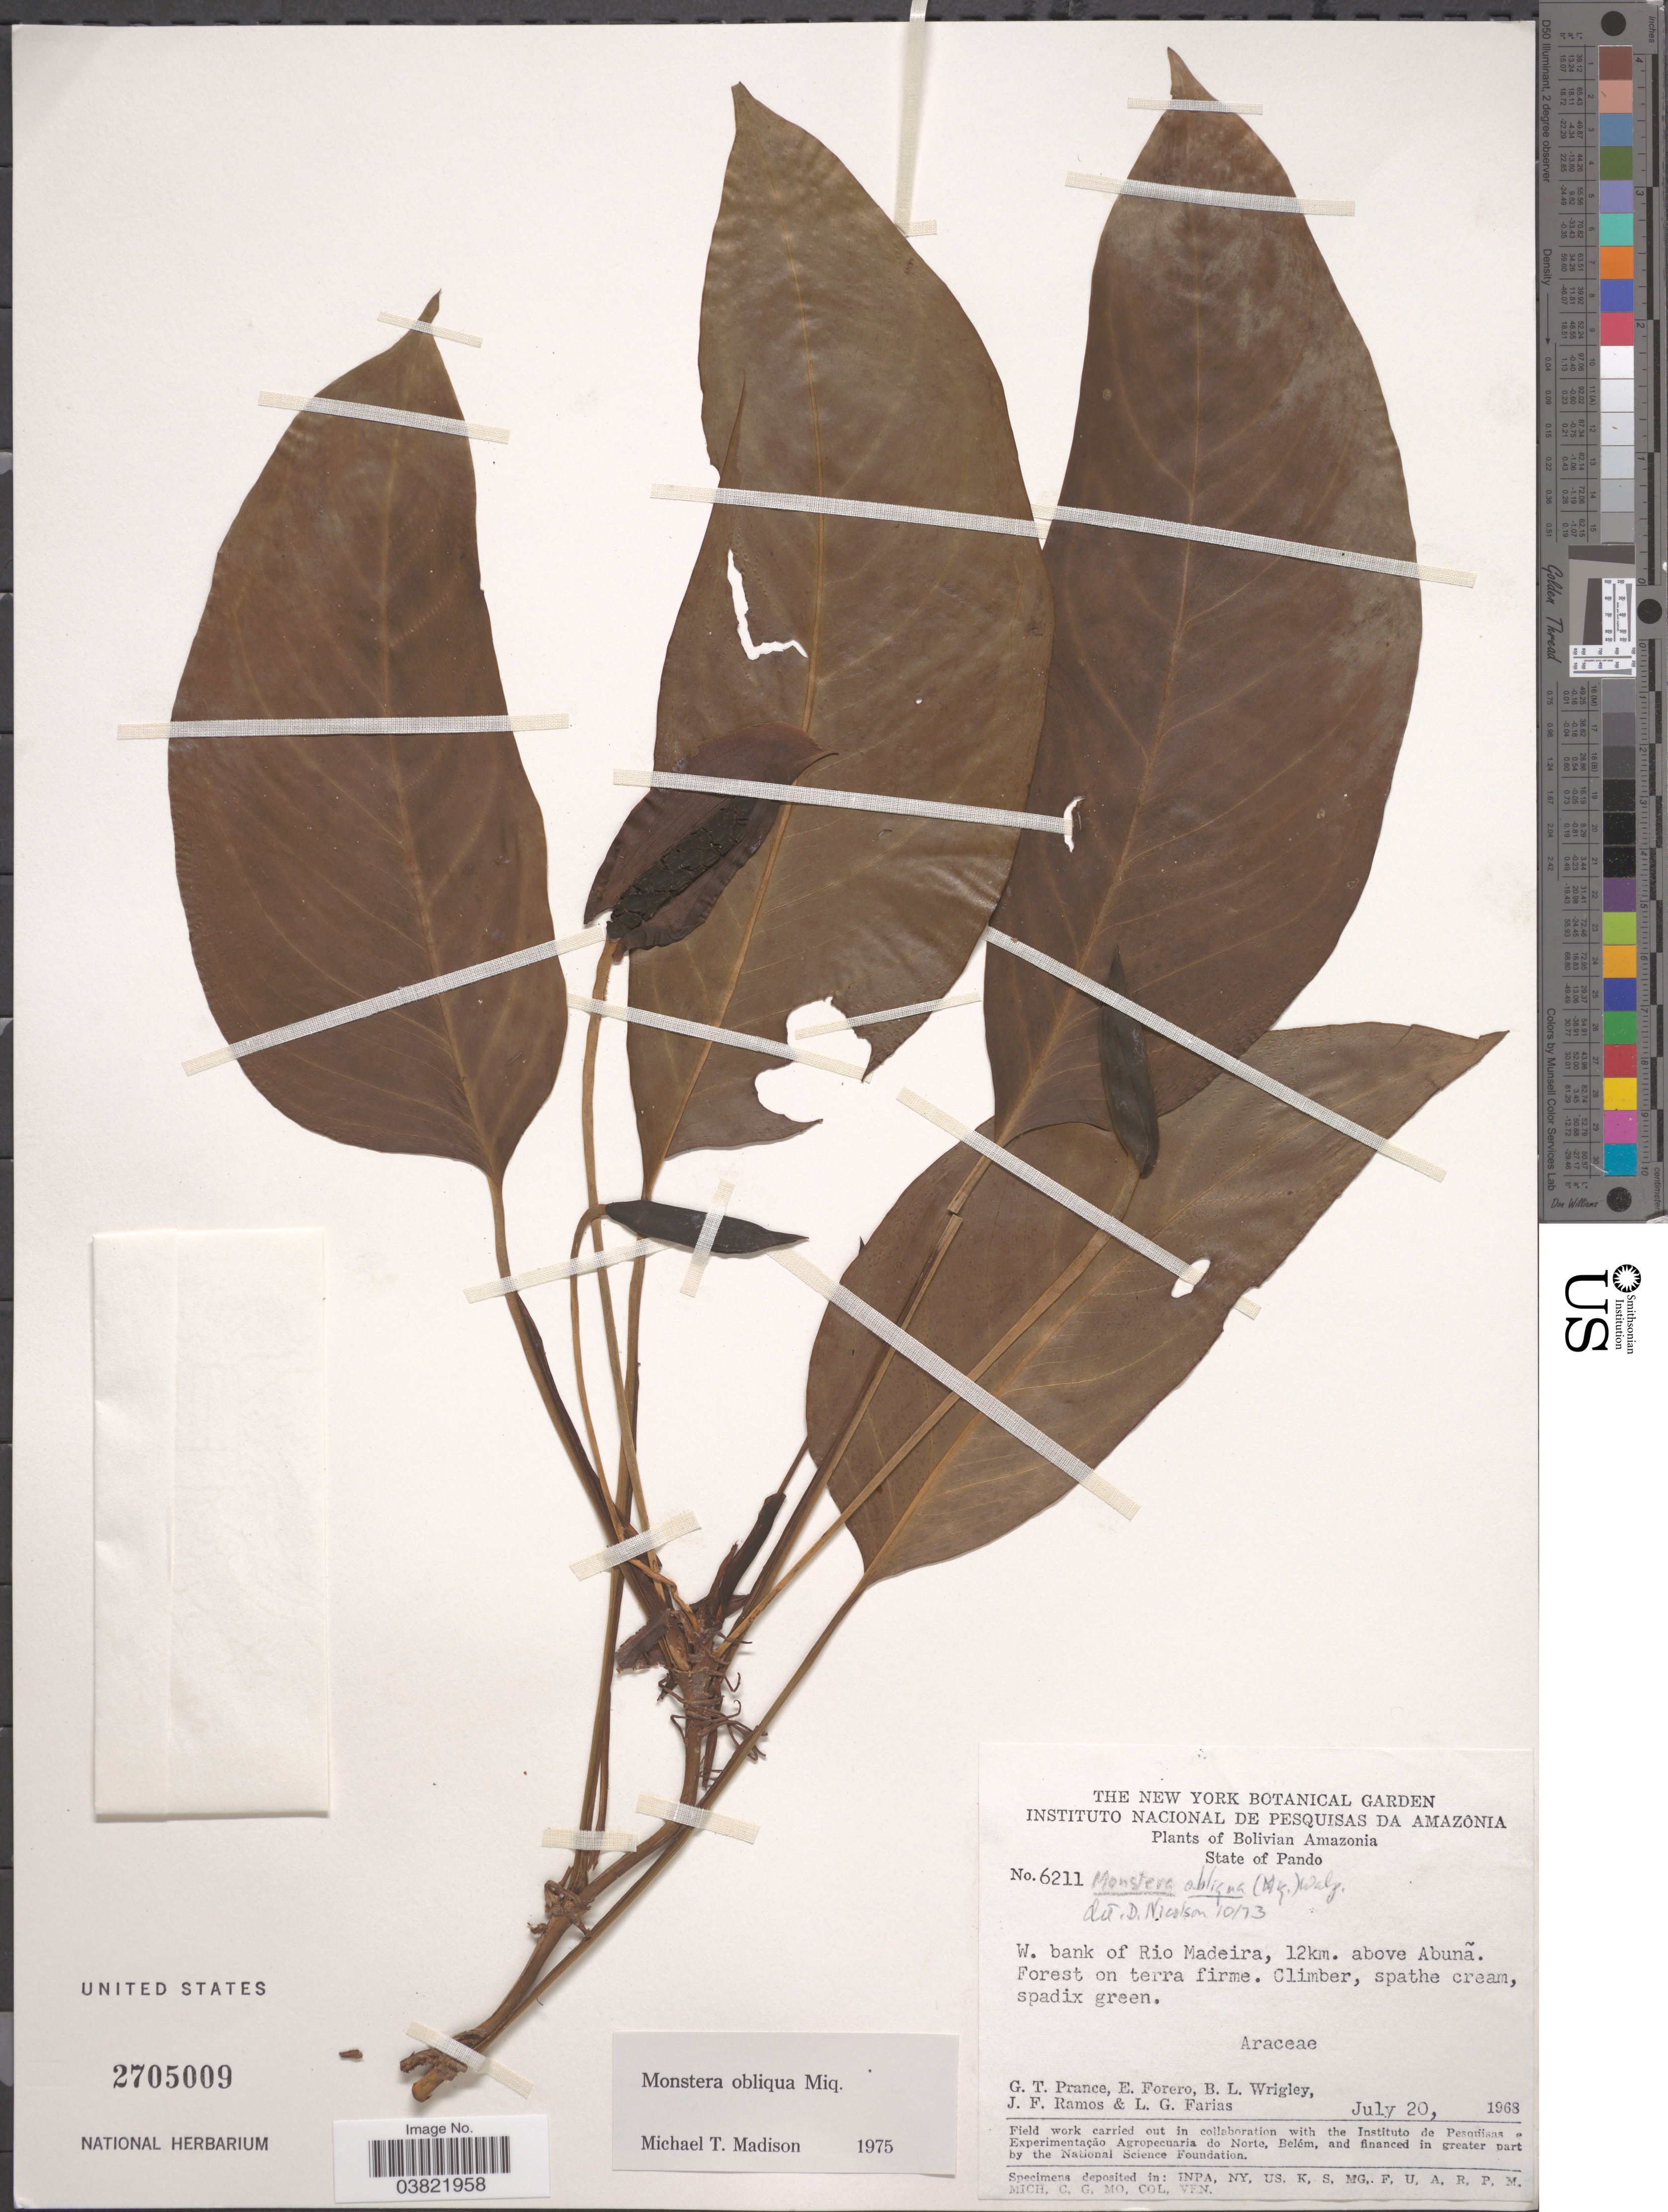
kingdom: Plantae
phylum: Tracheophyta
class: Liliopsida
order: Alismatales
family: Araceae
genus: Monstera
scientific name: Monstera obliqua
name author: Miq.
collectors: G. T. Prance, E. Forero, B. L. Wrigley, J. F. Ramos & L. G. Farias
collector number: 6211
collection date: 1968-07-20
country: Bolivia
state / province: Pando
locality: Bolivian Amazonia. W. bank of Rio Madeira, 12km. above Abuña.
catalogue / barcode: US 2705009